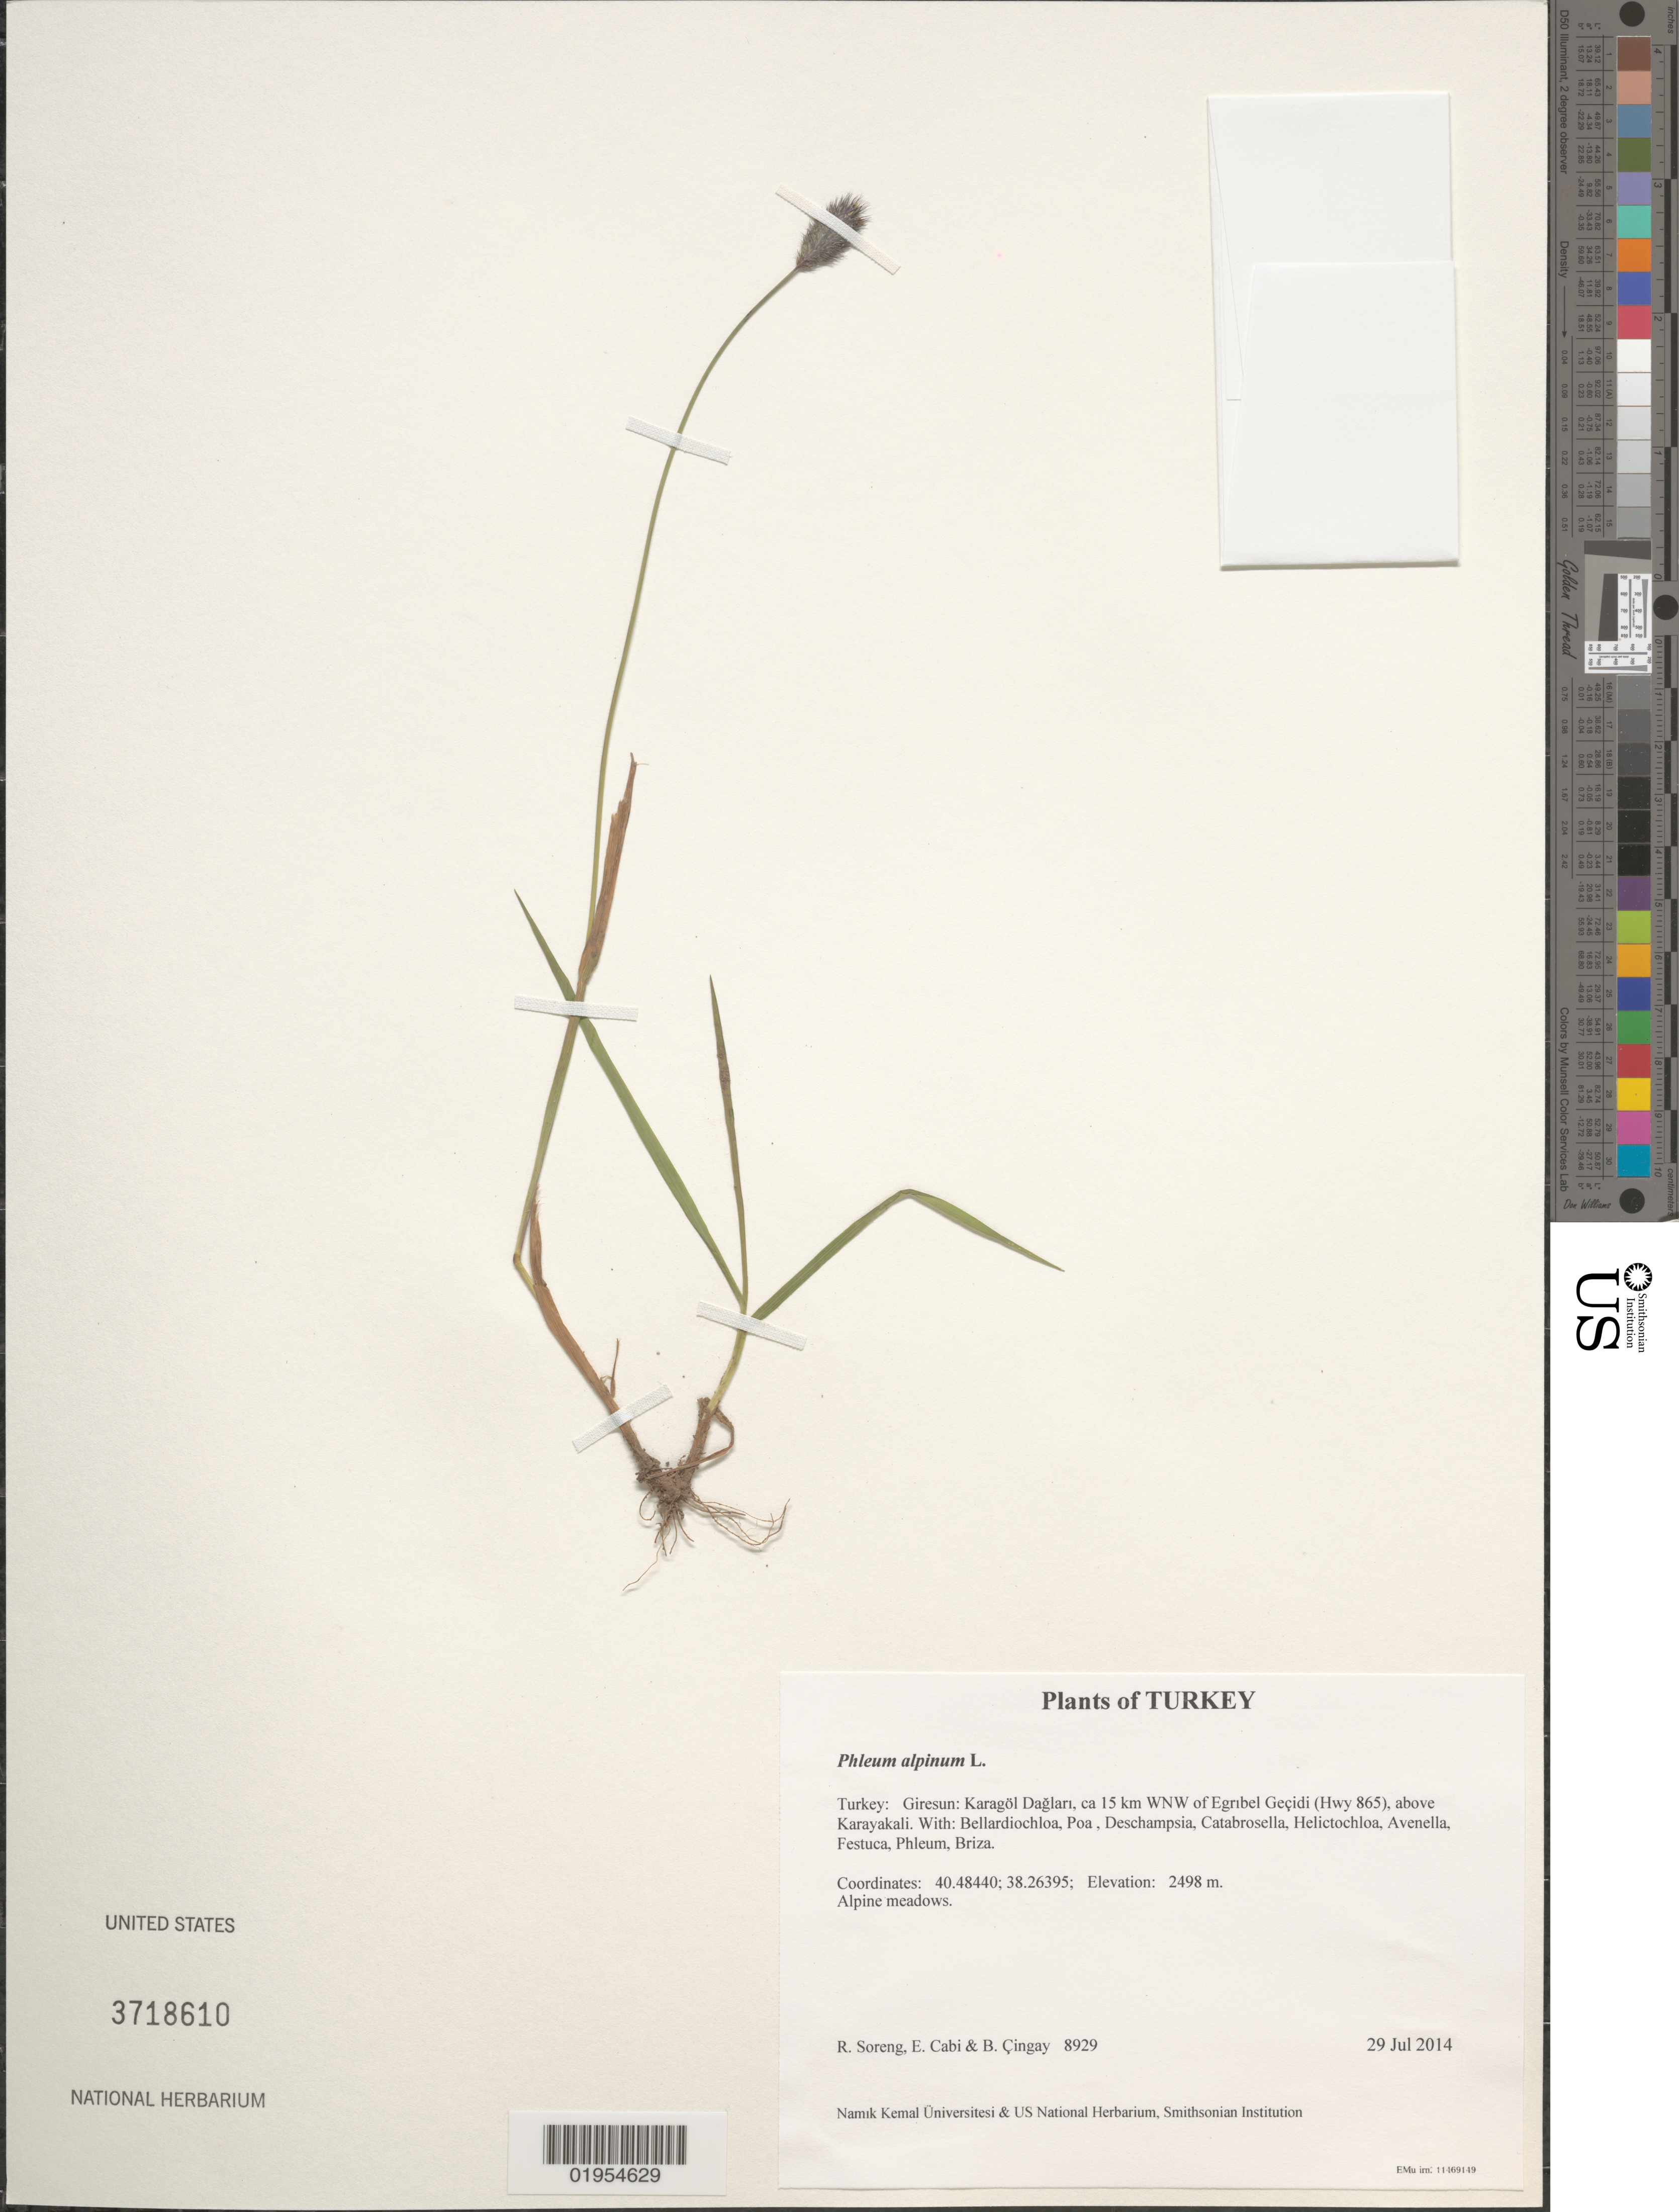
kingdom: Plantae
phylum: Tracheophyta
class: Liliopsida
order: Poales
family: Poaceae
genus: Phleum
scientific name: Phleum alpinum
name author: L.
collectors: R. J. Soreng, E. Cabi & B. Çıngay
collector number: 8929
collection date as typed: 29 Jul 2014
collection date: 2014-07-29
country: Turkey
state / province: Giresun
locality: Karagol Daglari, ca 15 km WNW of Egribel Pass (Hwy 865), above Karayakali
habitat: Alpine meadows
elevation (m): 2498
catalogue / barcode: US 3718610